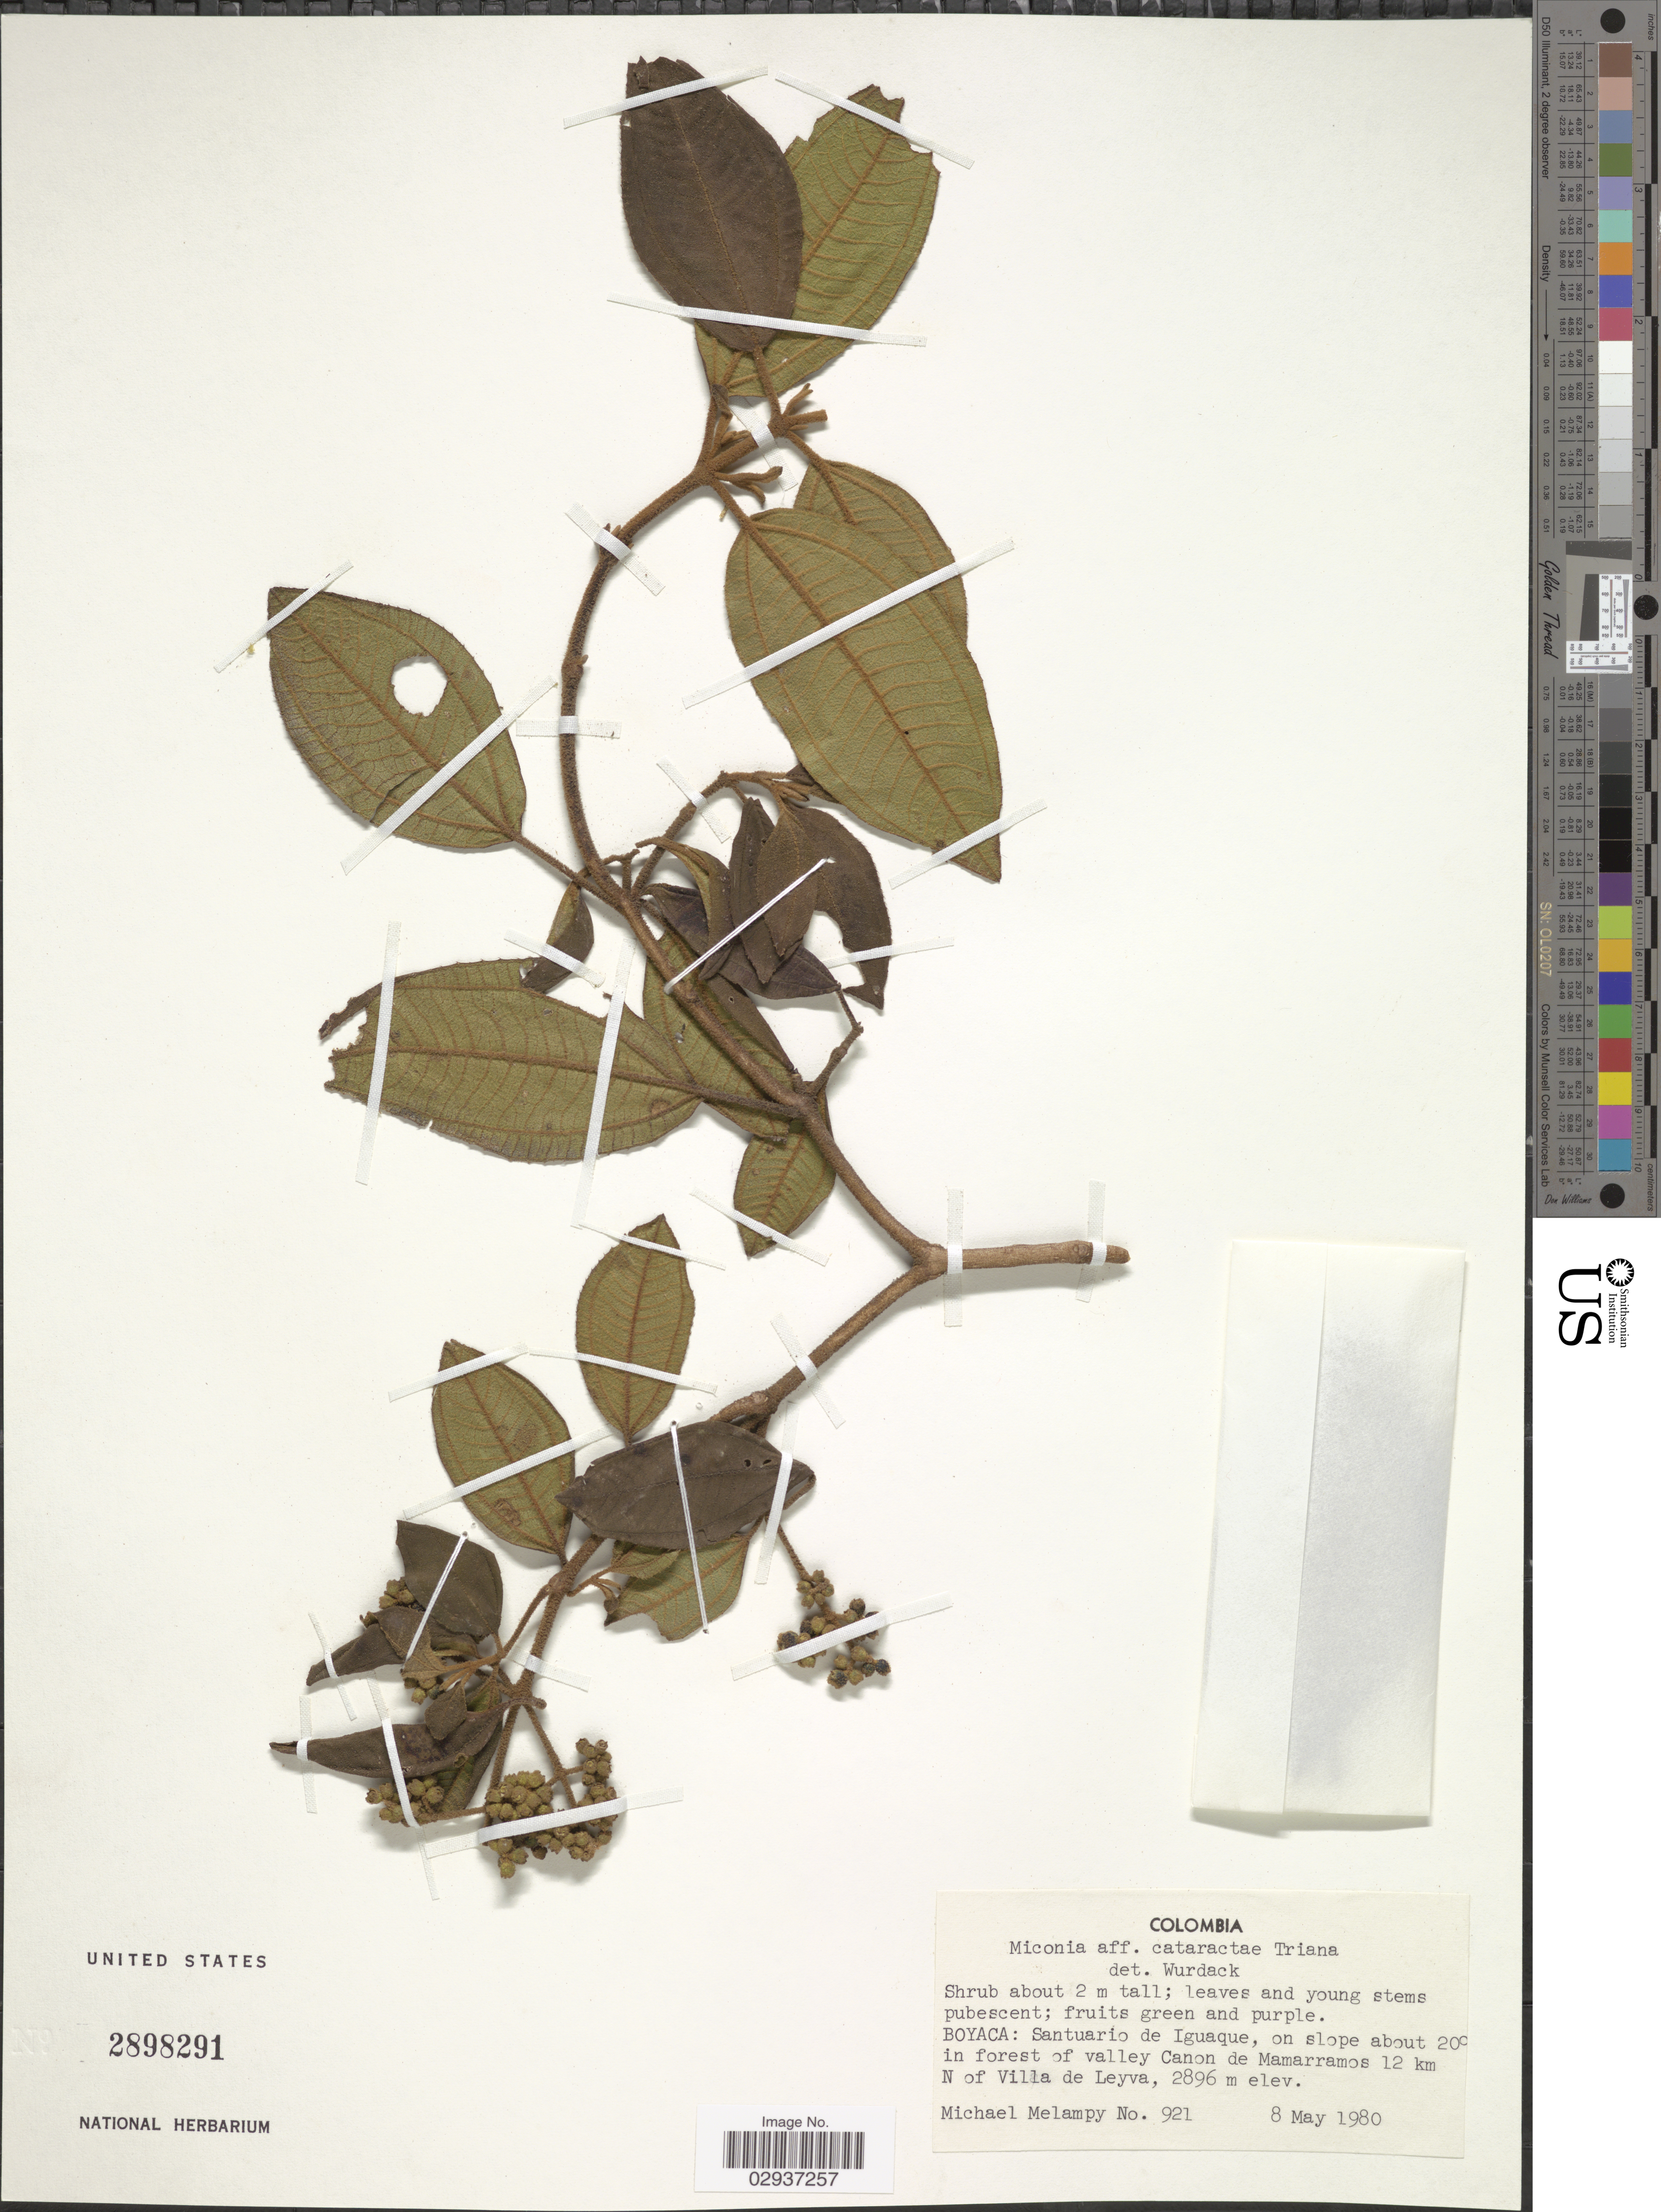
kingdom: Plantae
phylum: Tracheophyta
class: Magnoliopsida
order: Myrtales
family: Melastomataceae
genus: Miconia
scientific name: Miconia cataractae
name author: Triana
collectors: M. Melampy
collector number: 921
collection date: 1980-05-08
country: Colombia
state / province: Boyacá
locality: Boyaca: Santuario de Iguaque, on slope about 20° in forest of valley Canon de Mamarramos 12 km N of Villa de Leyva.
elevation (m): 2896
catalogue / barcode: US 2898291